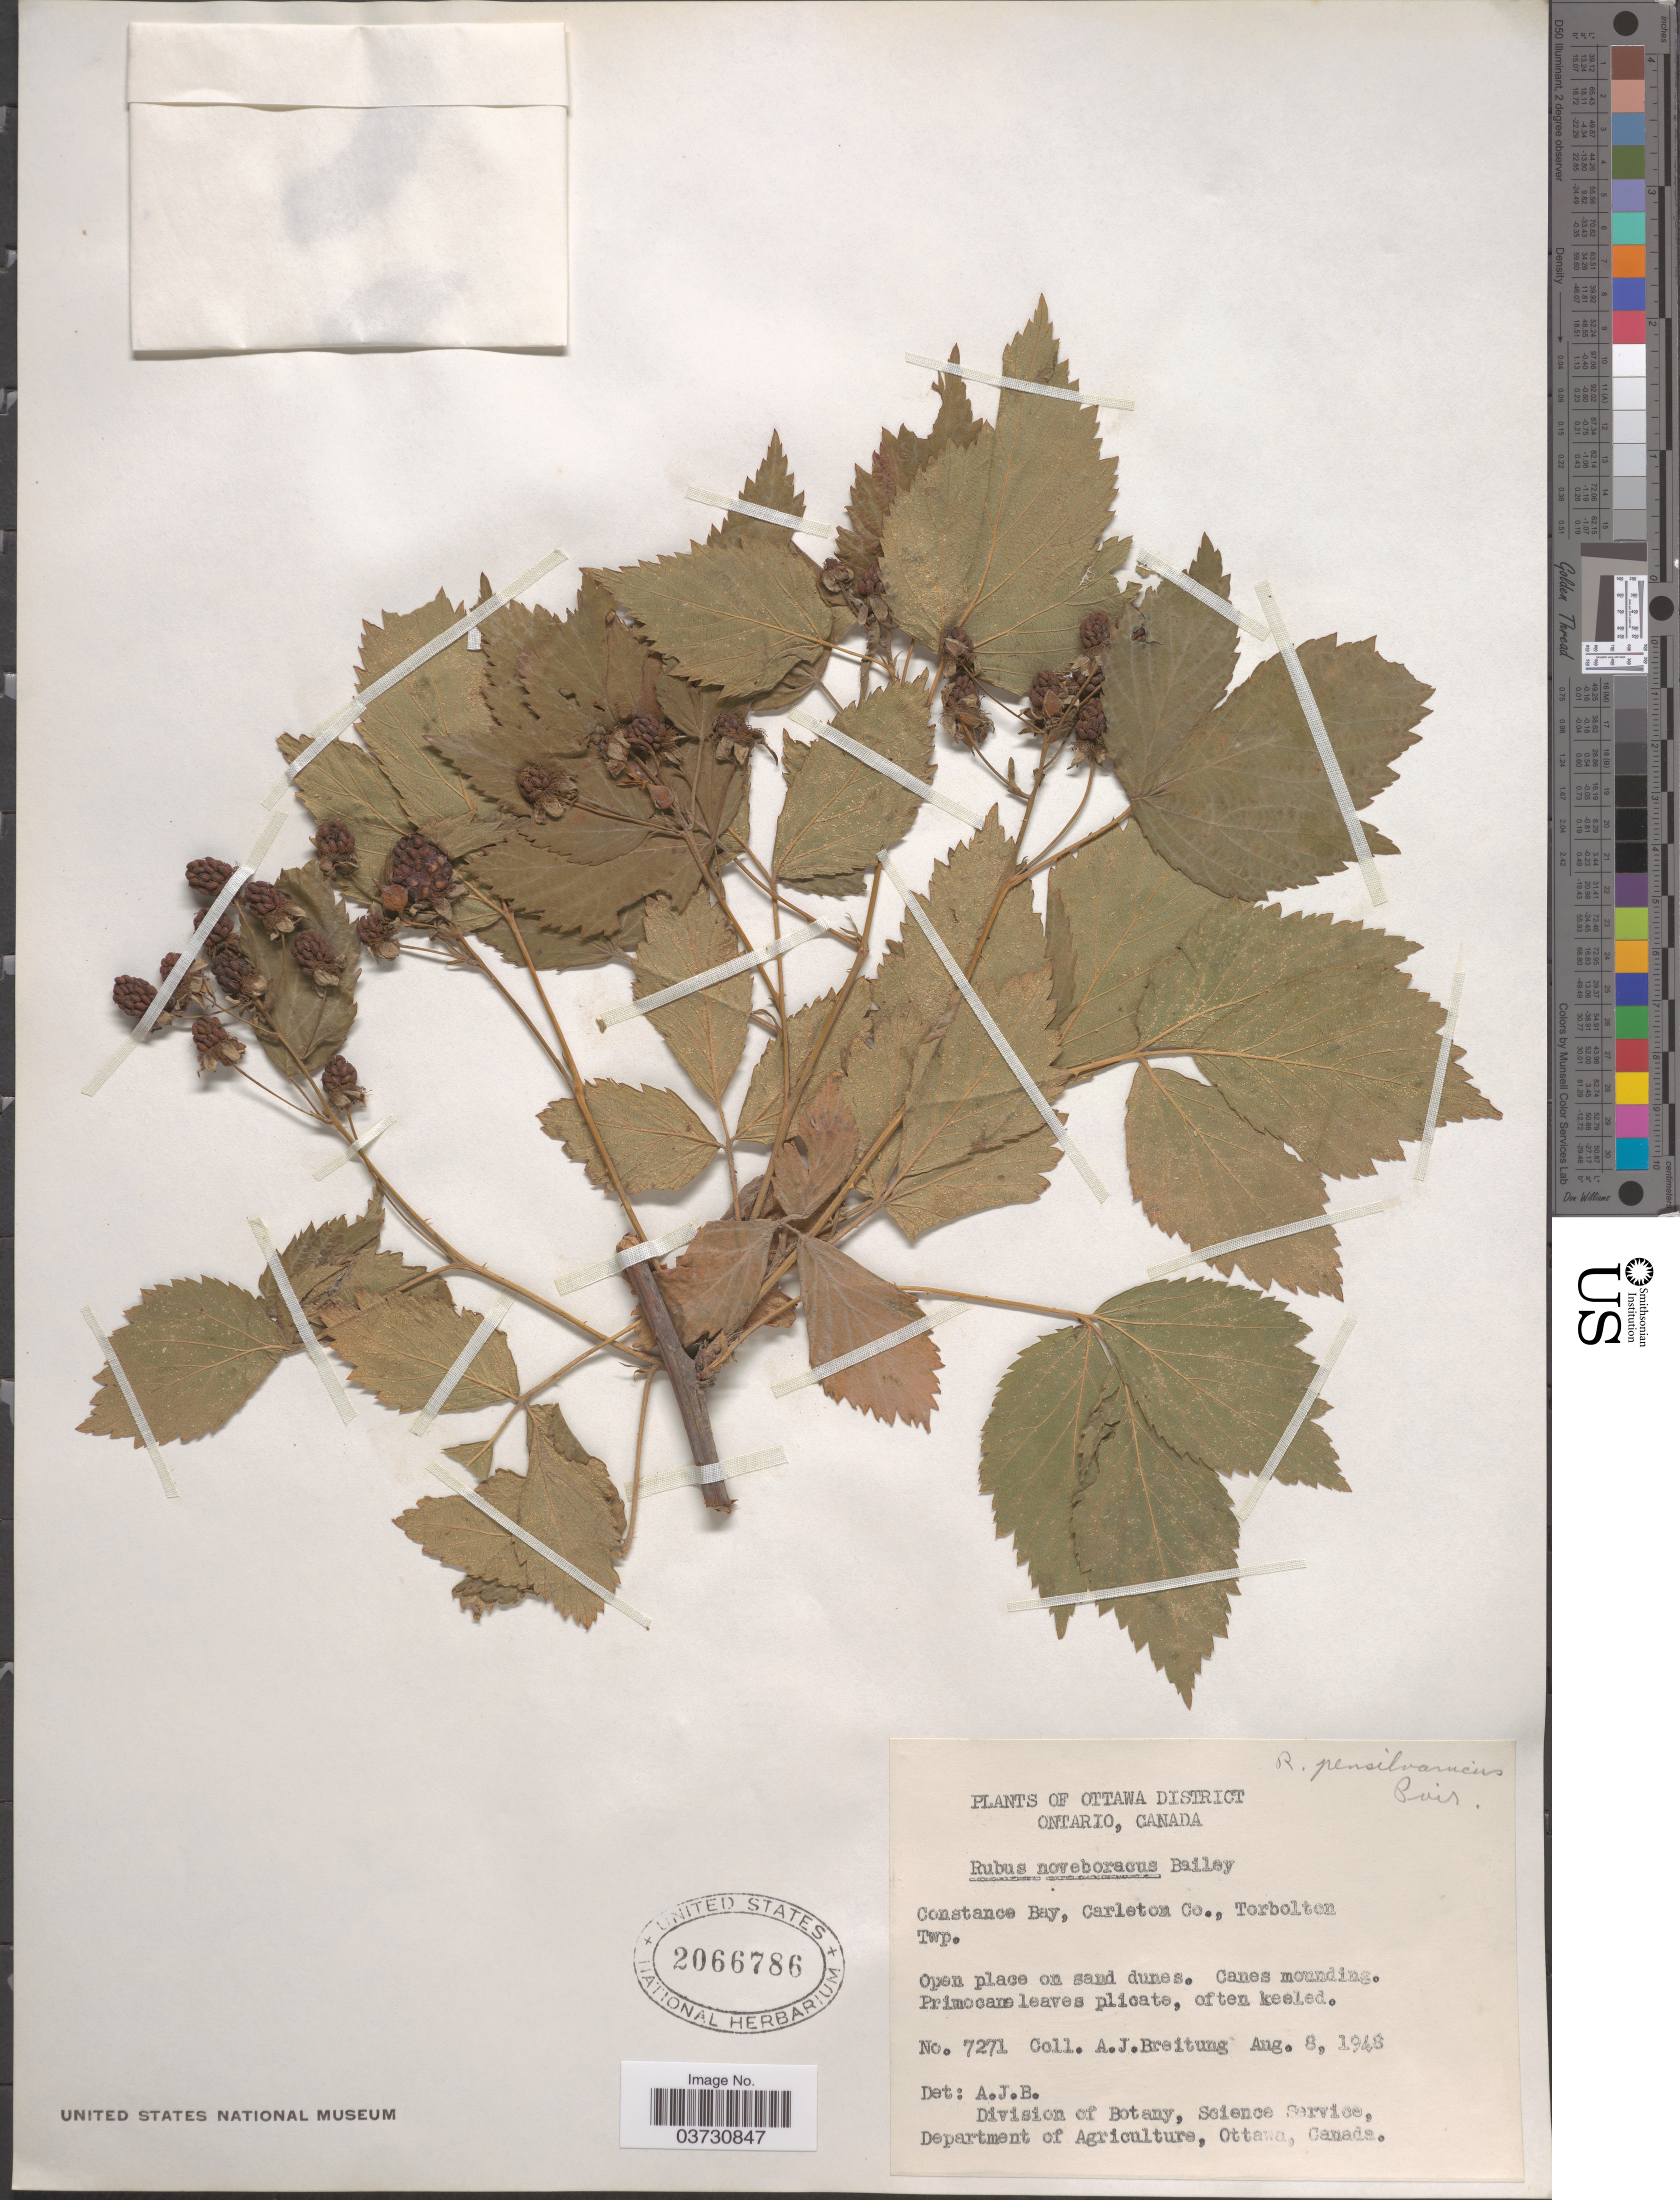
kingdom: Plantae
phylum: Tracheophyta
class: Magnoliopsida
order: Rosales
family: Rosaceae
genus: Rubus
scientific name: Rubus pensilvanicus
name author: Poir.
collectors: A. Breitung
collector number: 7271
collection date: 1948-08-08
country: Canada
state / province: Ontario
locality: Ottawa District. Constance Bay, Carleton Co., Torbolton Twp.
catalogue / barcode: US 2066786